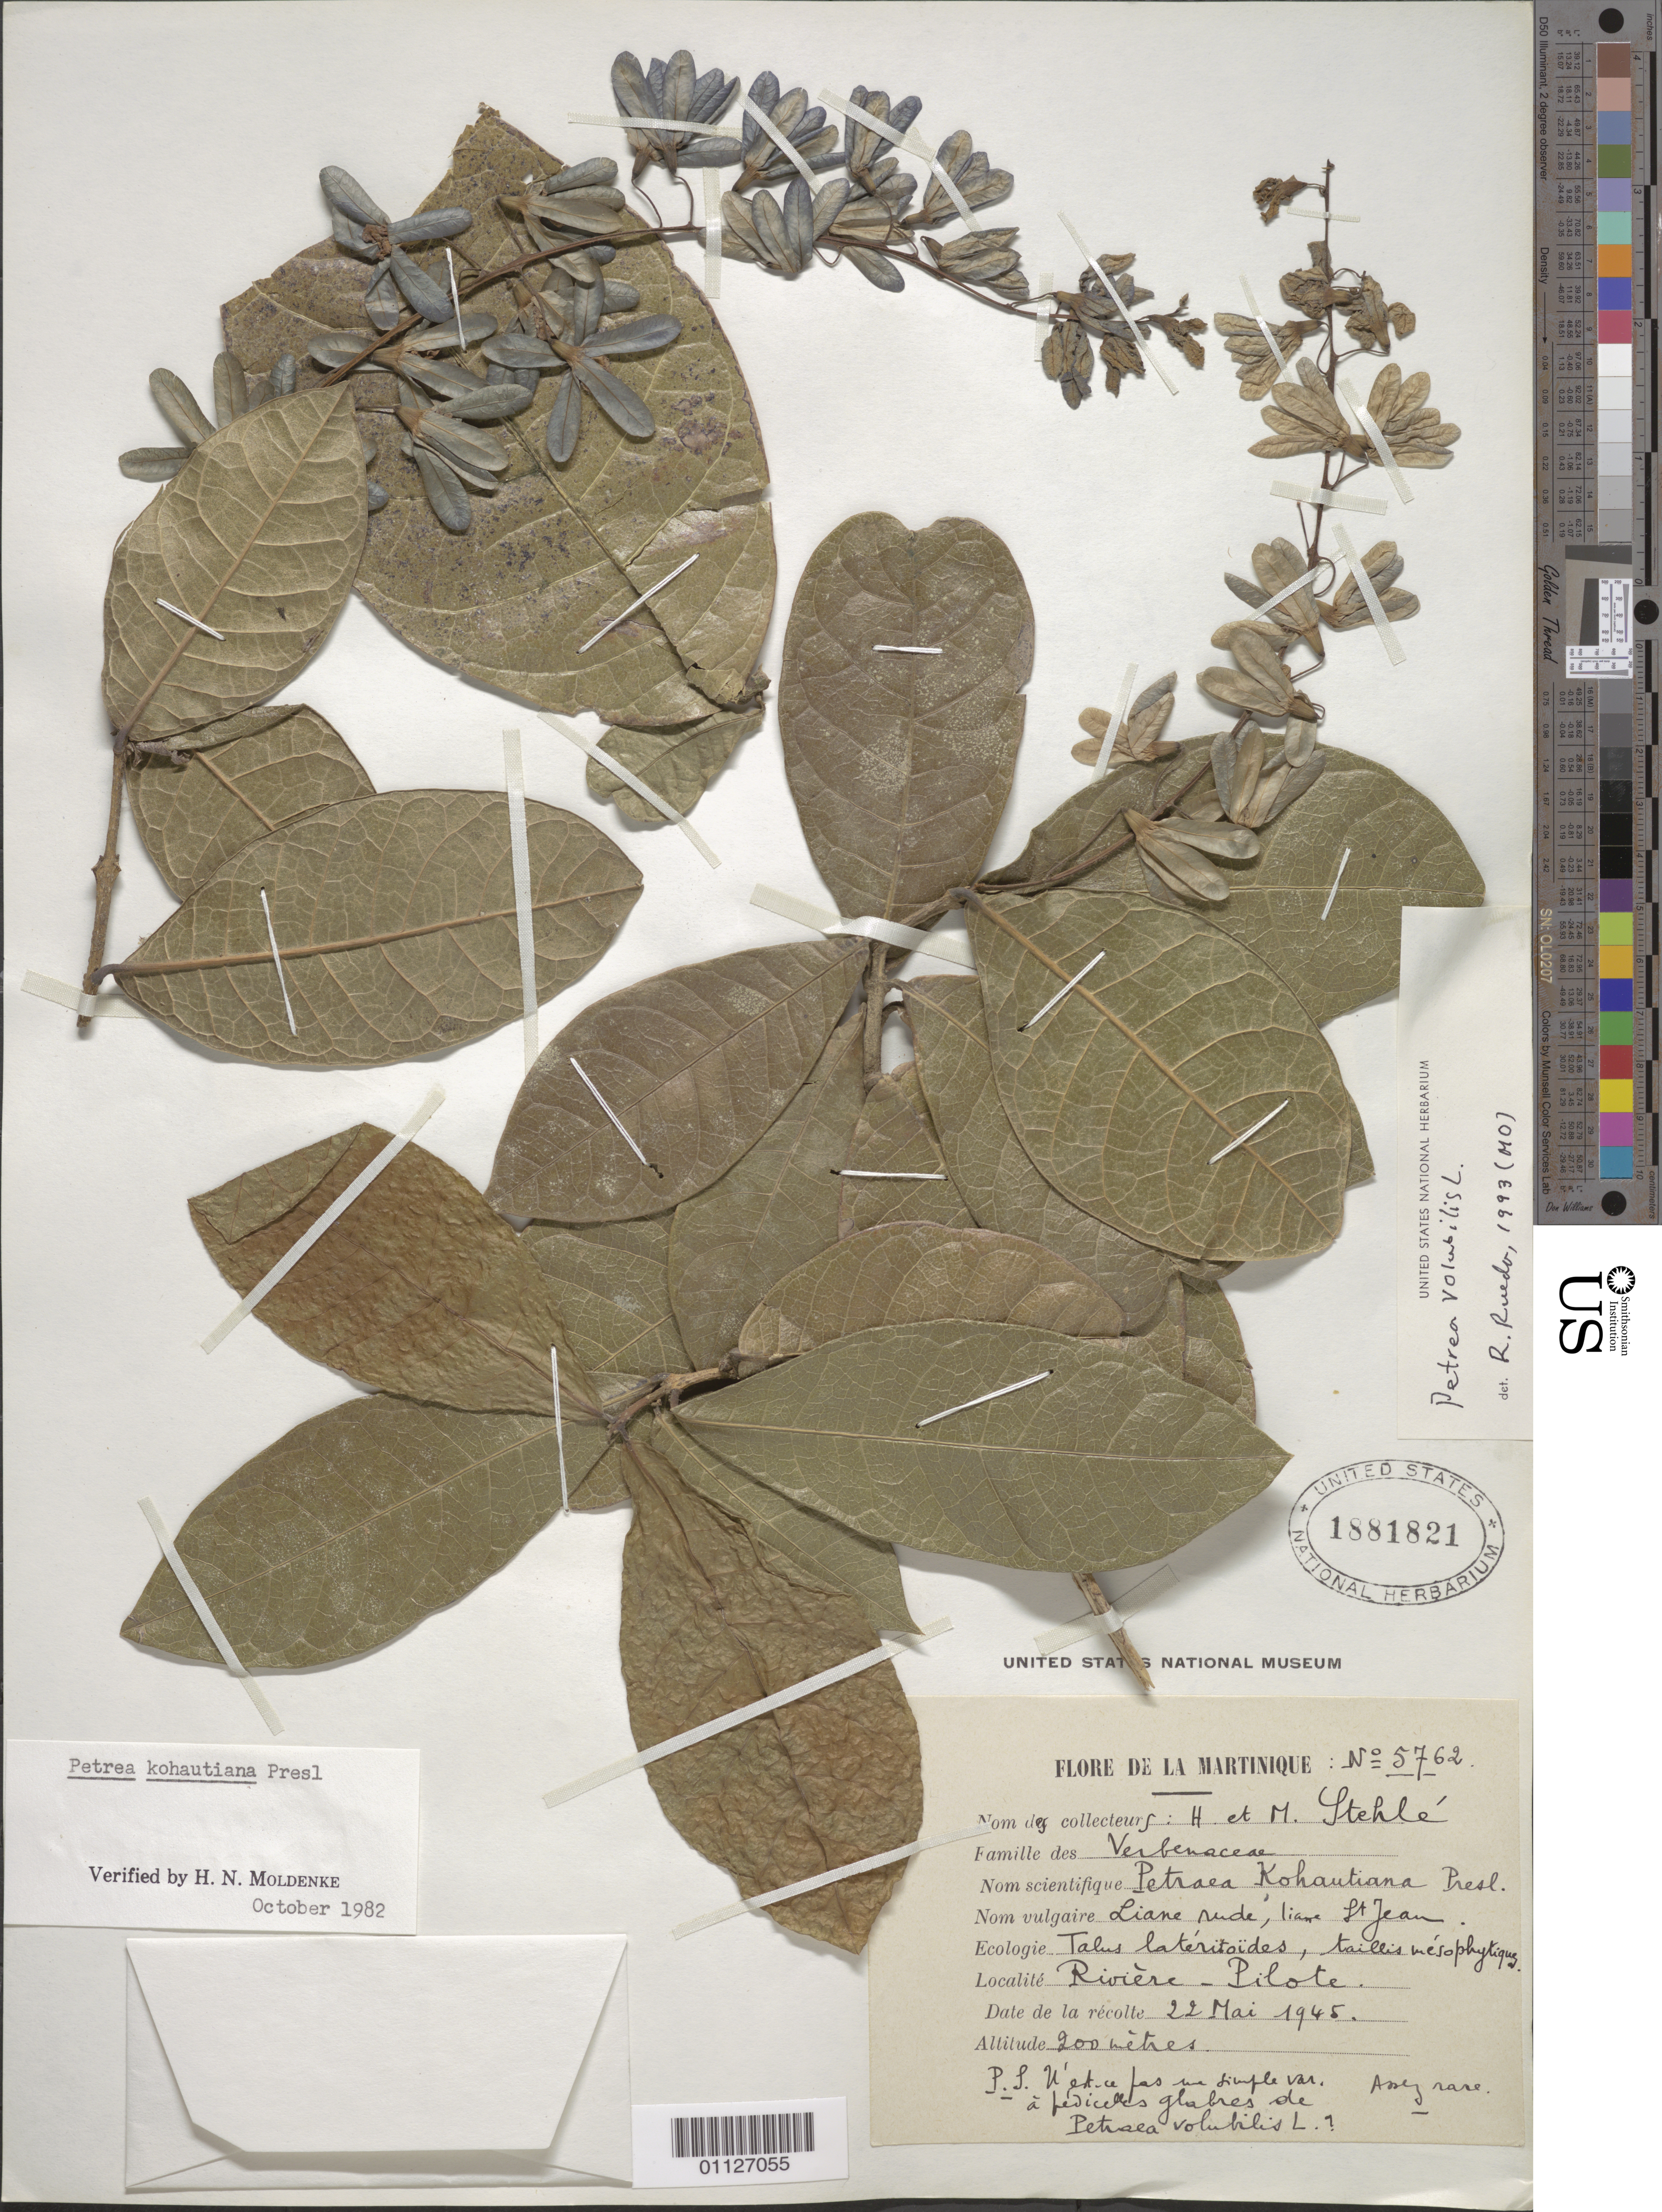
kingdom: Plantae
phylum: Tracheophyta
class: Magnoliopsida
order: Lamiales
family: Verbenaceae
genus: Petrea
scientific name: Petrea volubilis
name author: L.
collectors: H. Stehlé & M. Stehlé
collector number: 5762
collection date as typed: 22 May 1945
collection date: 1945-05-22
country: Martinique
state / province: Le Marin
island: Martinique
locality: Rivière-Pilote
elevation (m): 200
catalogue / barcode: US 1881821